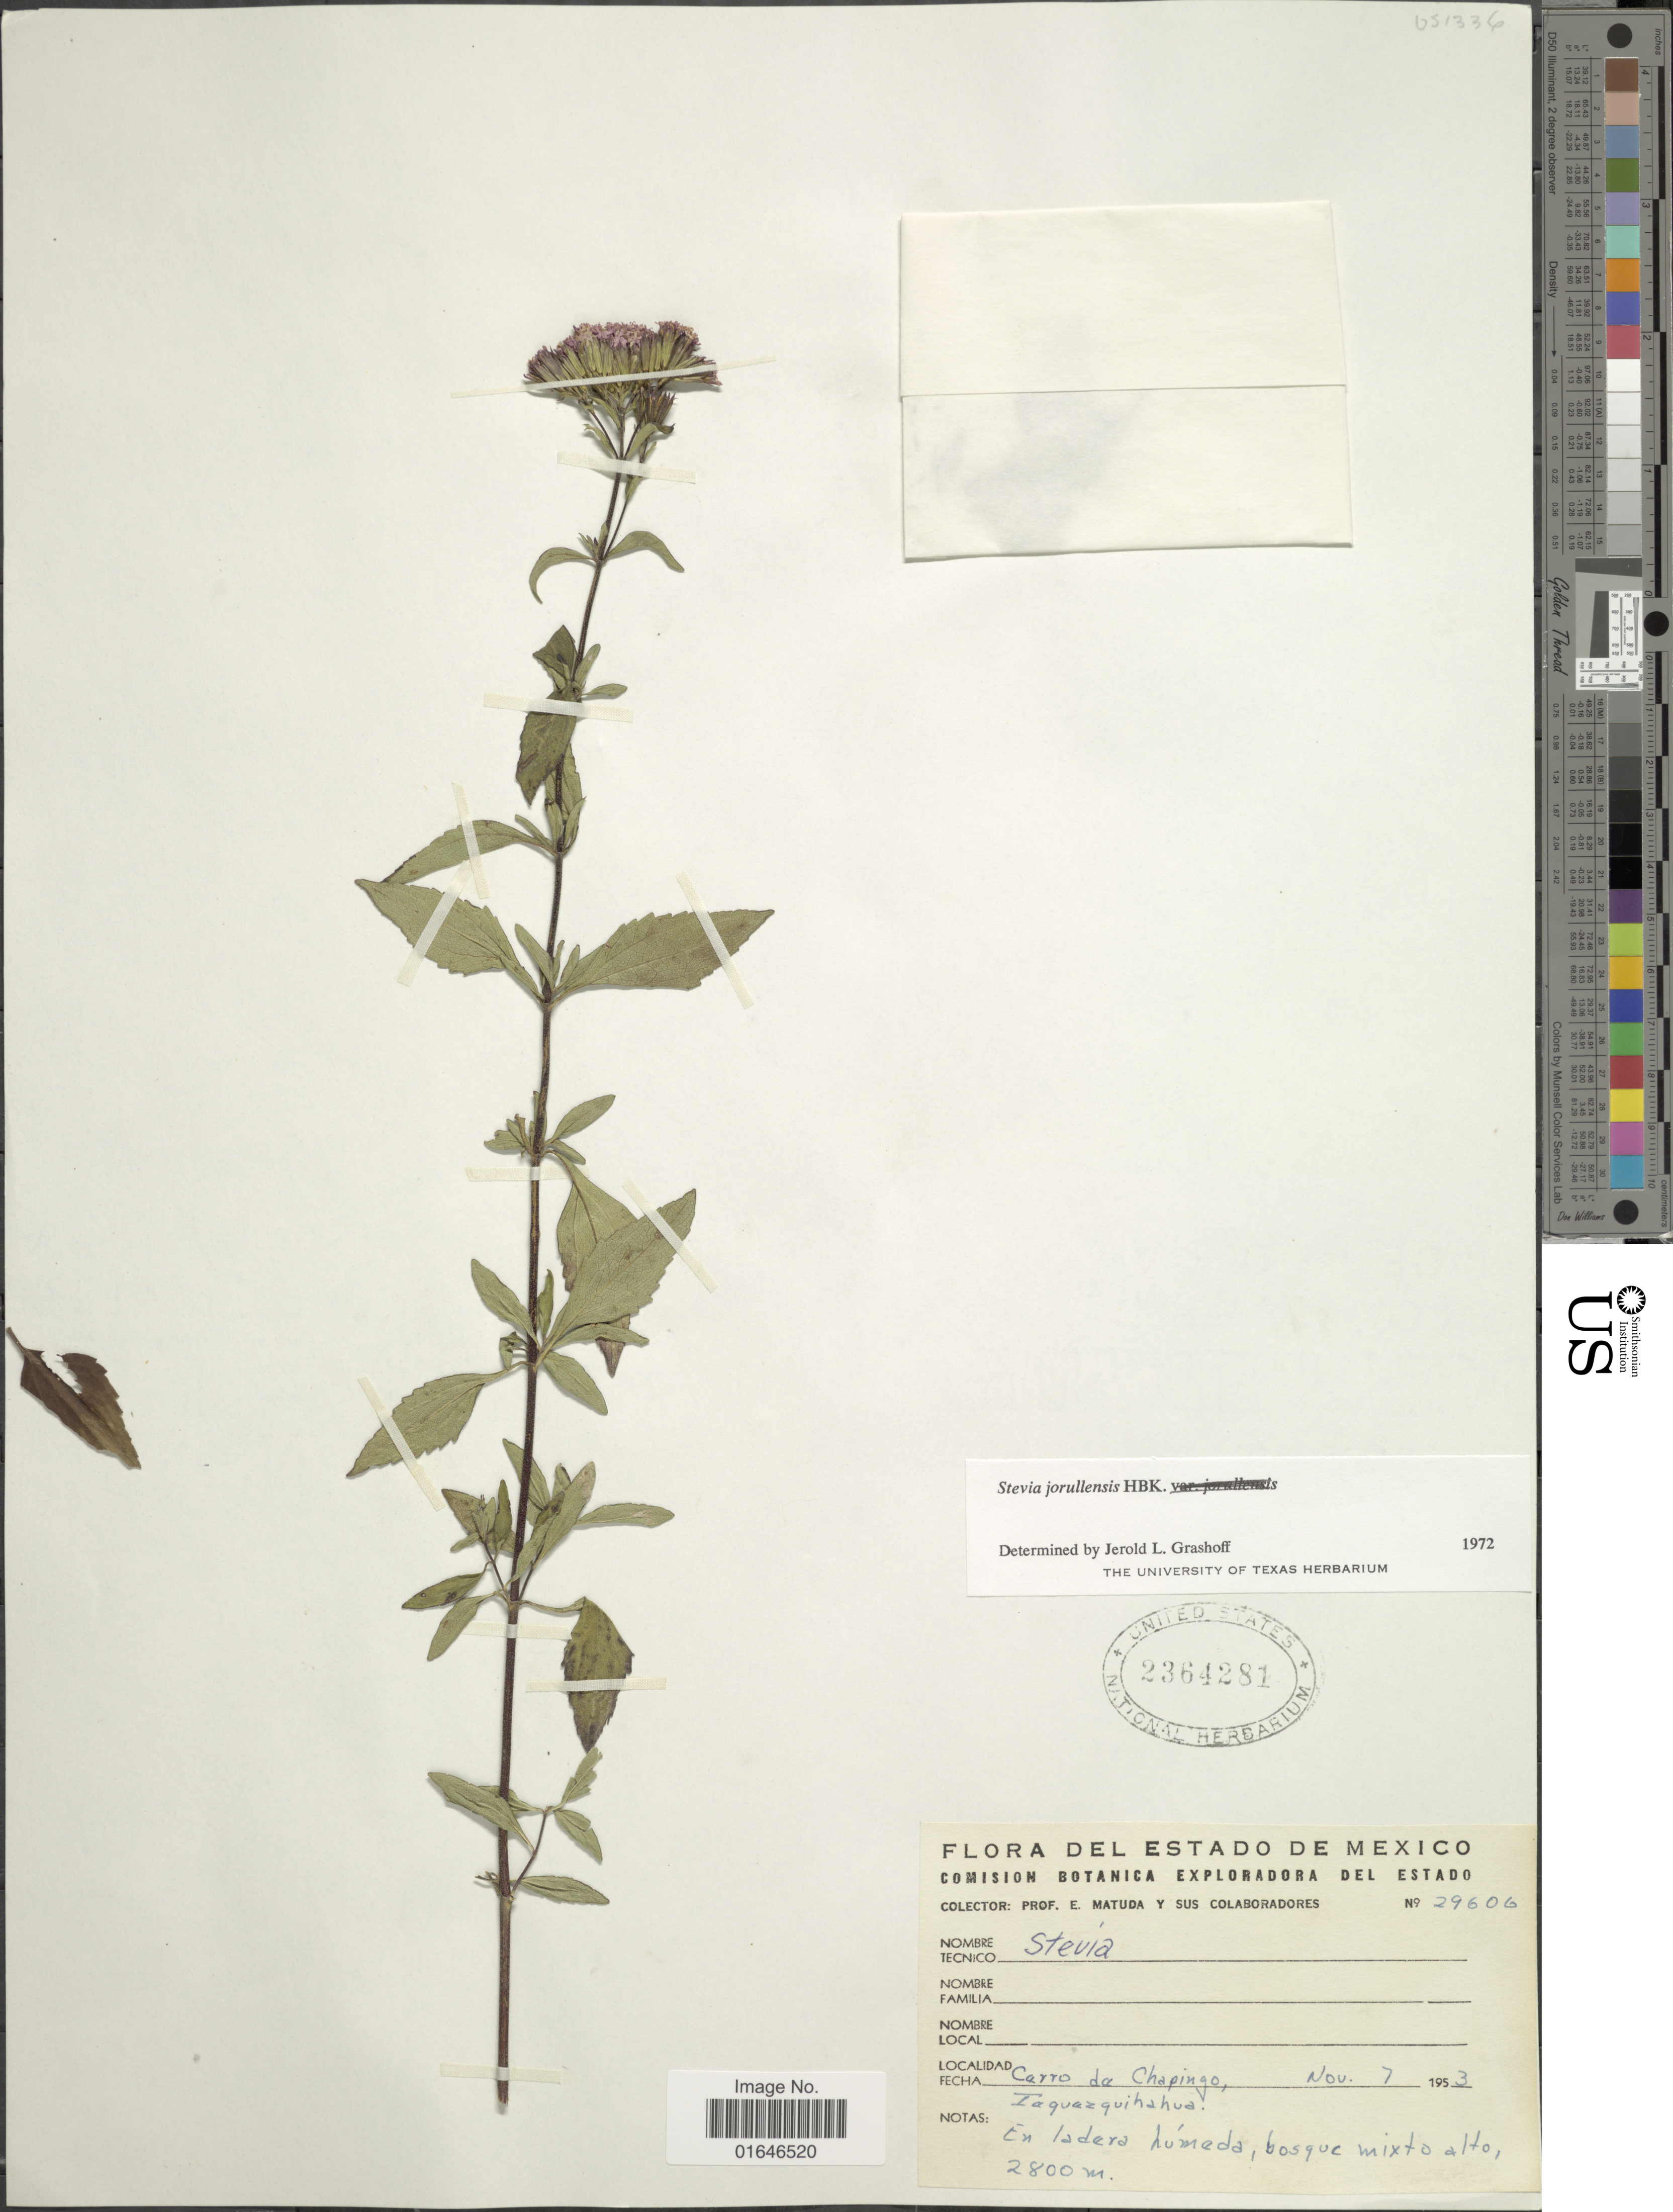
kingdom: Plantae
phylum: Tracheophyta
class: Magnoliopsida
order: Asterales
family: Asteraceae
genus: Stevia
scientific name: Stevia jorullensis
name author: Kunth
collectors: E. Matuda & et al.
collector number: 29606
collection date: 1953-11-07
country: Mexico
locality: Del Estado de Mexico, CVarro de Chapingo, Iaguazquihahhua, En ladera humeda.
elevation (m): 2800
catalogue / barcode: US 2364281